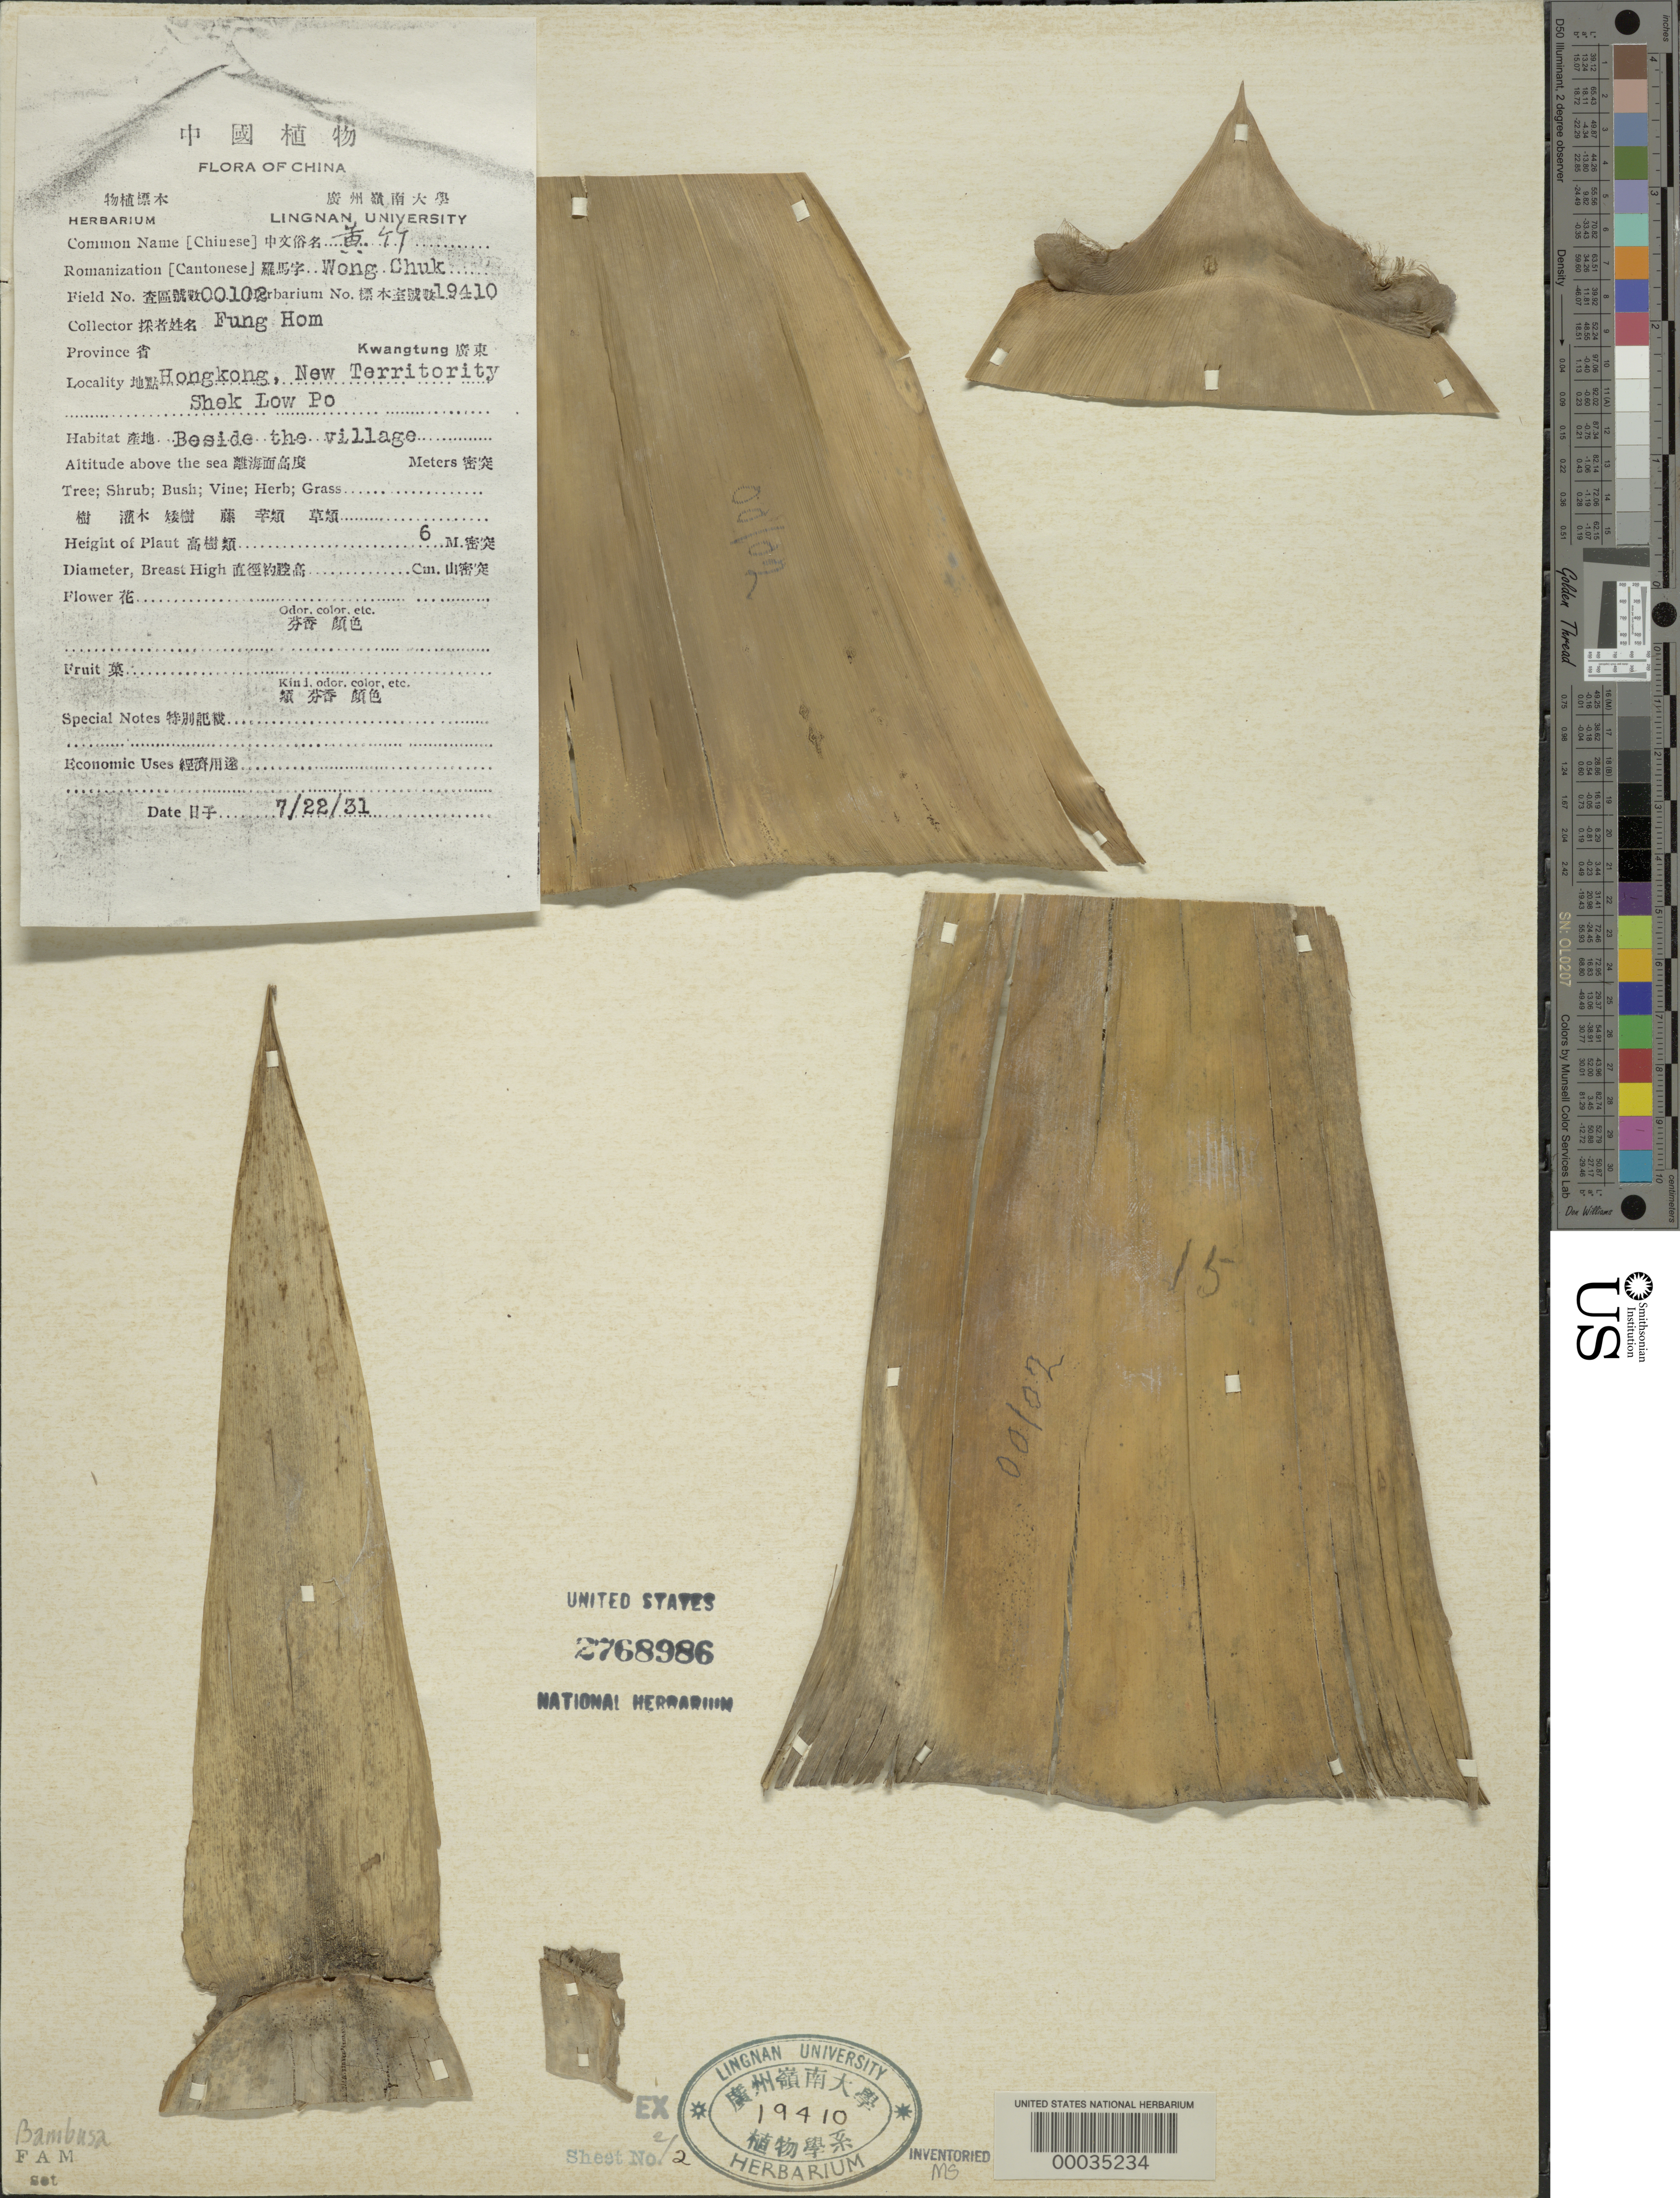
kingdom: Plantae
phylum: Tracheophyta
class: Liliopsida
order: Poales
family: Poaceae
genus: Bambusa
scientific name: Bambusa sp.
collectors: H. L. Fung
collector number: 102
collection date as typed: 22 Jul 1931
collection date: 1931-07-22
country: China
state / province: Hong Kong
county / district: New Territories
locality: Shek low po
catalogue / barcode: US 2768986